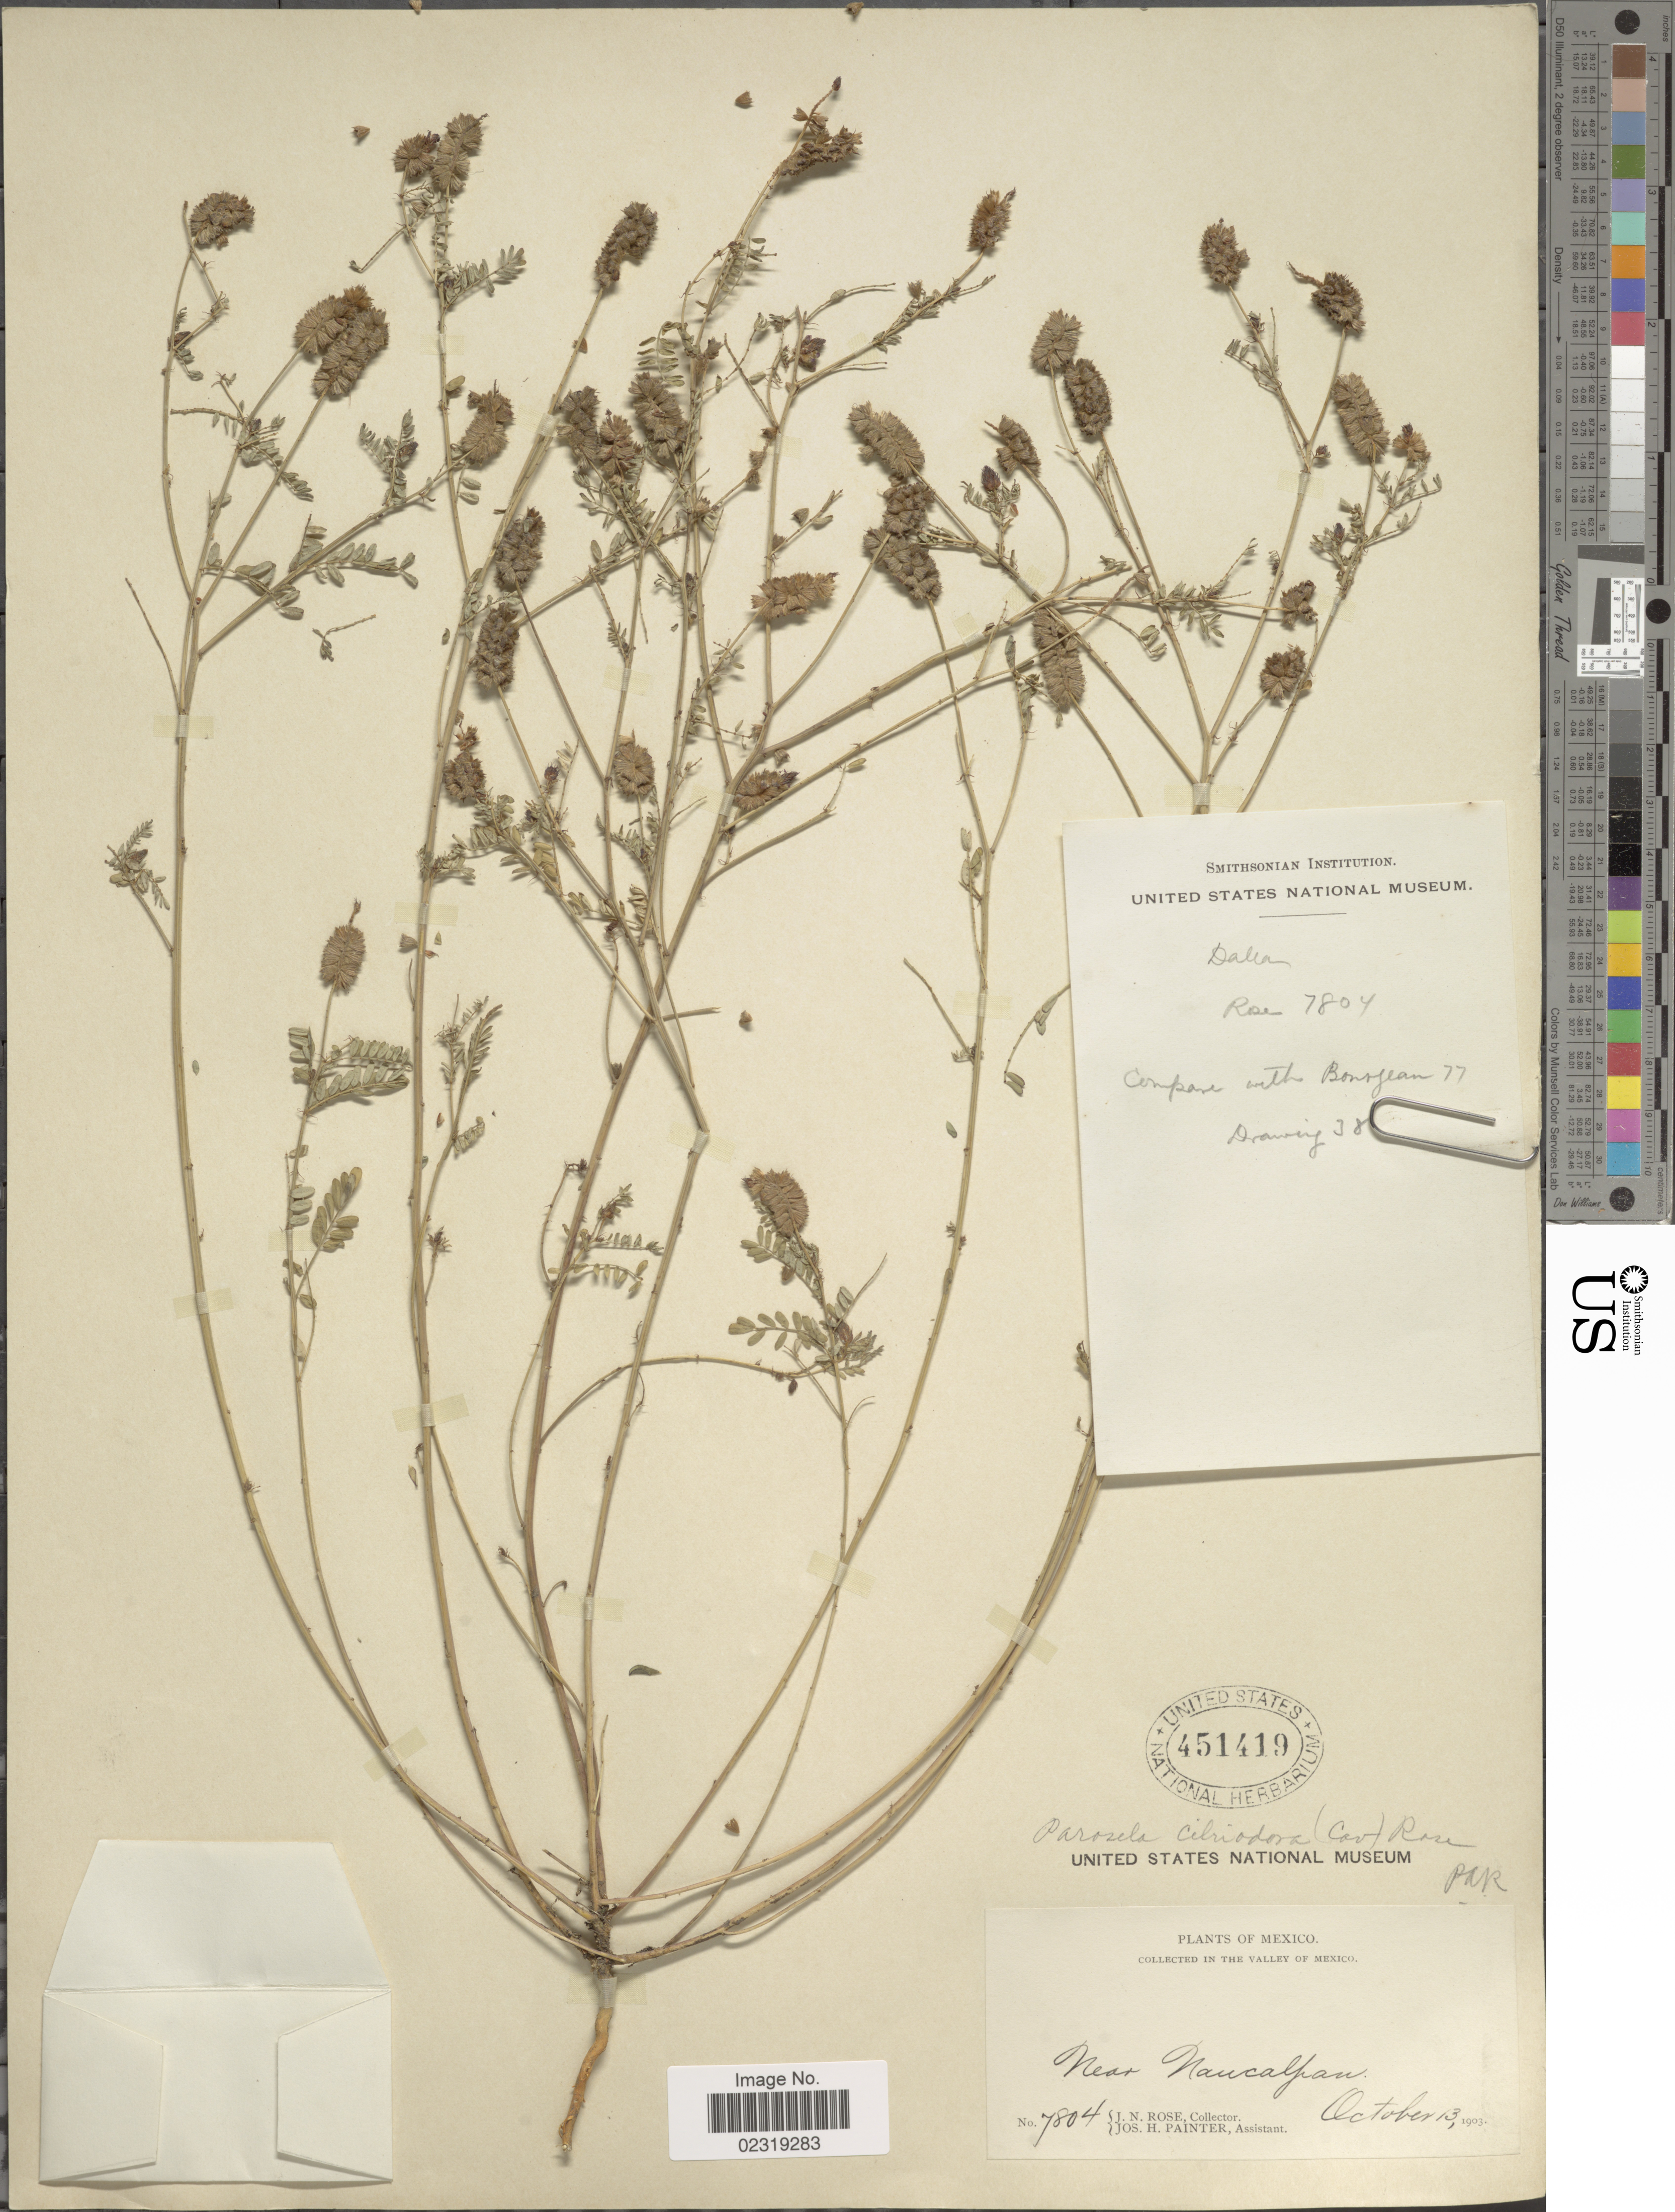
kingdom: Plantae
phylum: Tracheophyta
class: Magnoliopsida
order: Fabales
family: Fabaceae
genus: Dalea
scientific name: Dalea foliolosa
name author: (Aiton) Barneby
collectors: J. N. Rose & J. H. Painter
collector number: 7804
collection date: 1903-10-13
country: Mexico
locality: In the valley of Mexico. Near Naucalpan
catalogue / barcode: US 451419